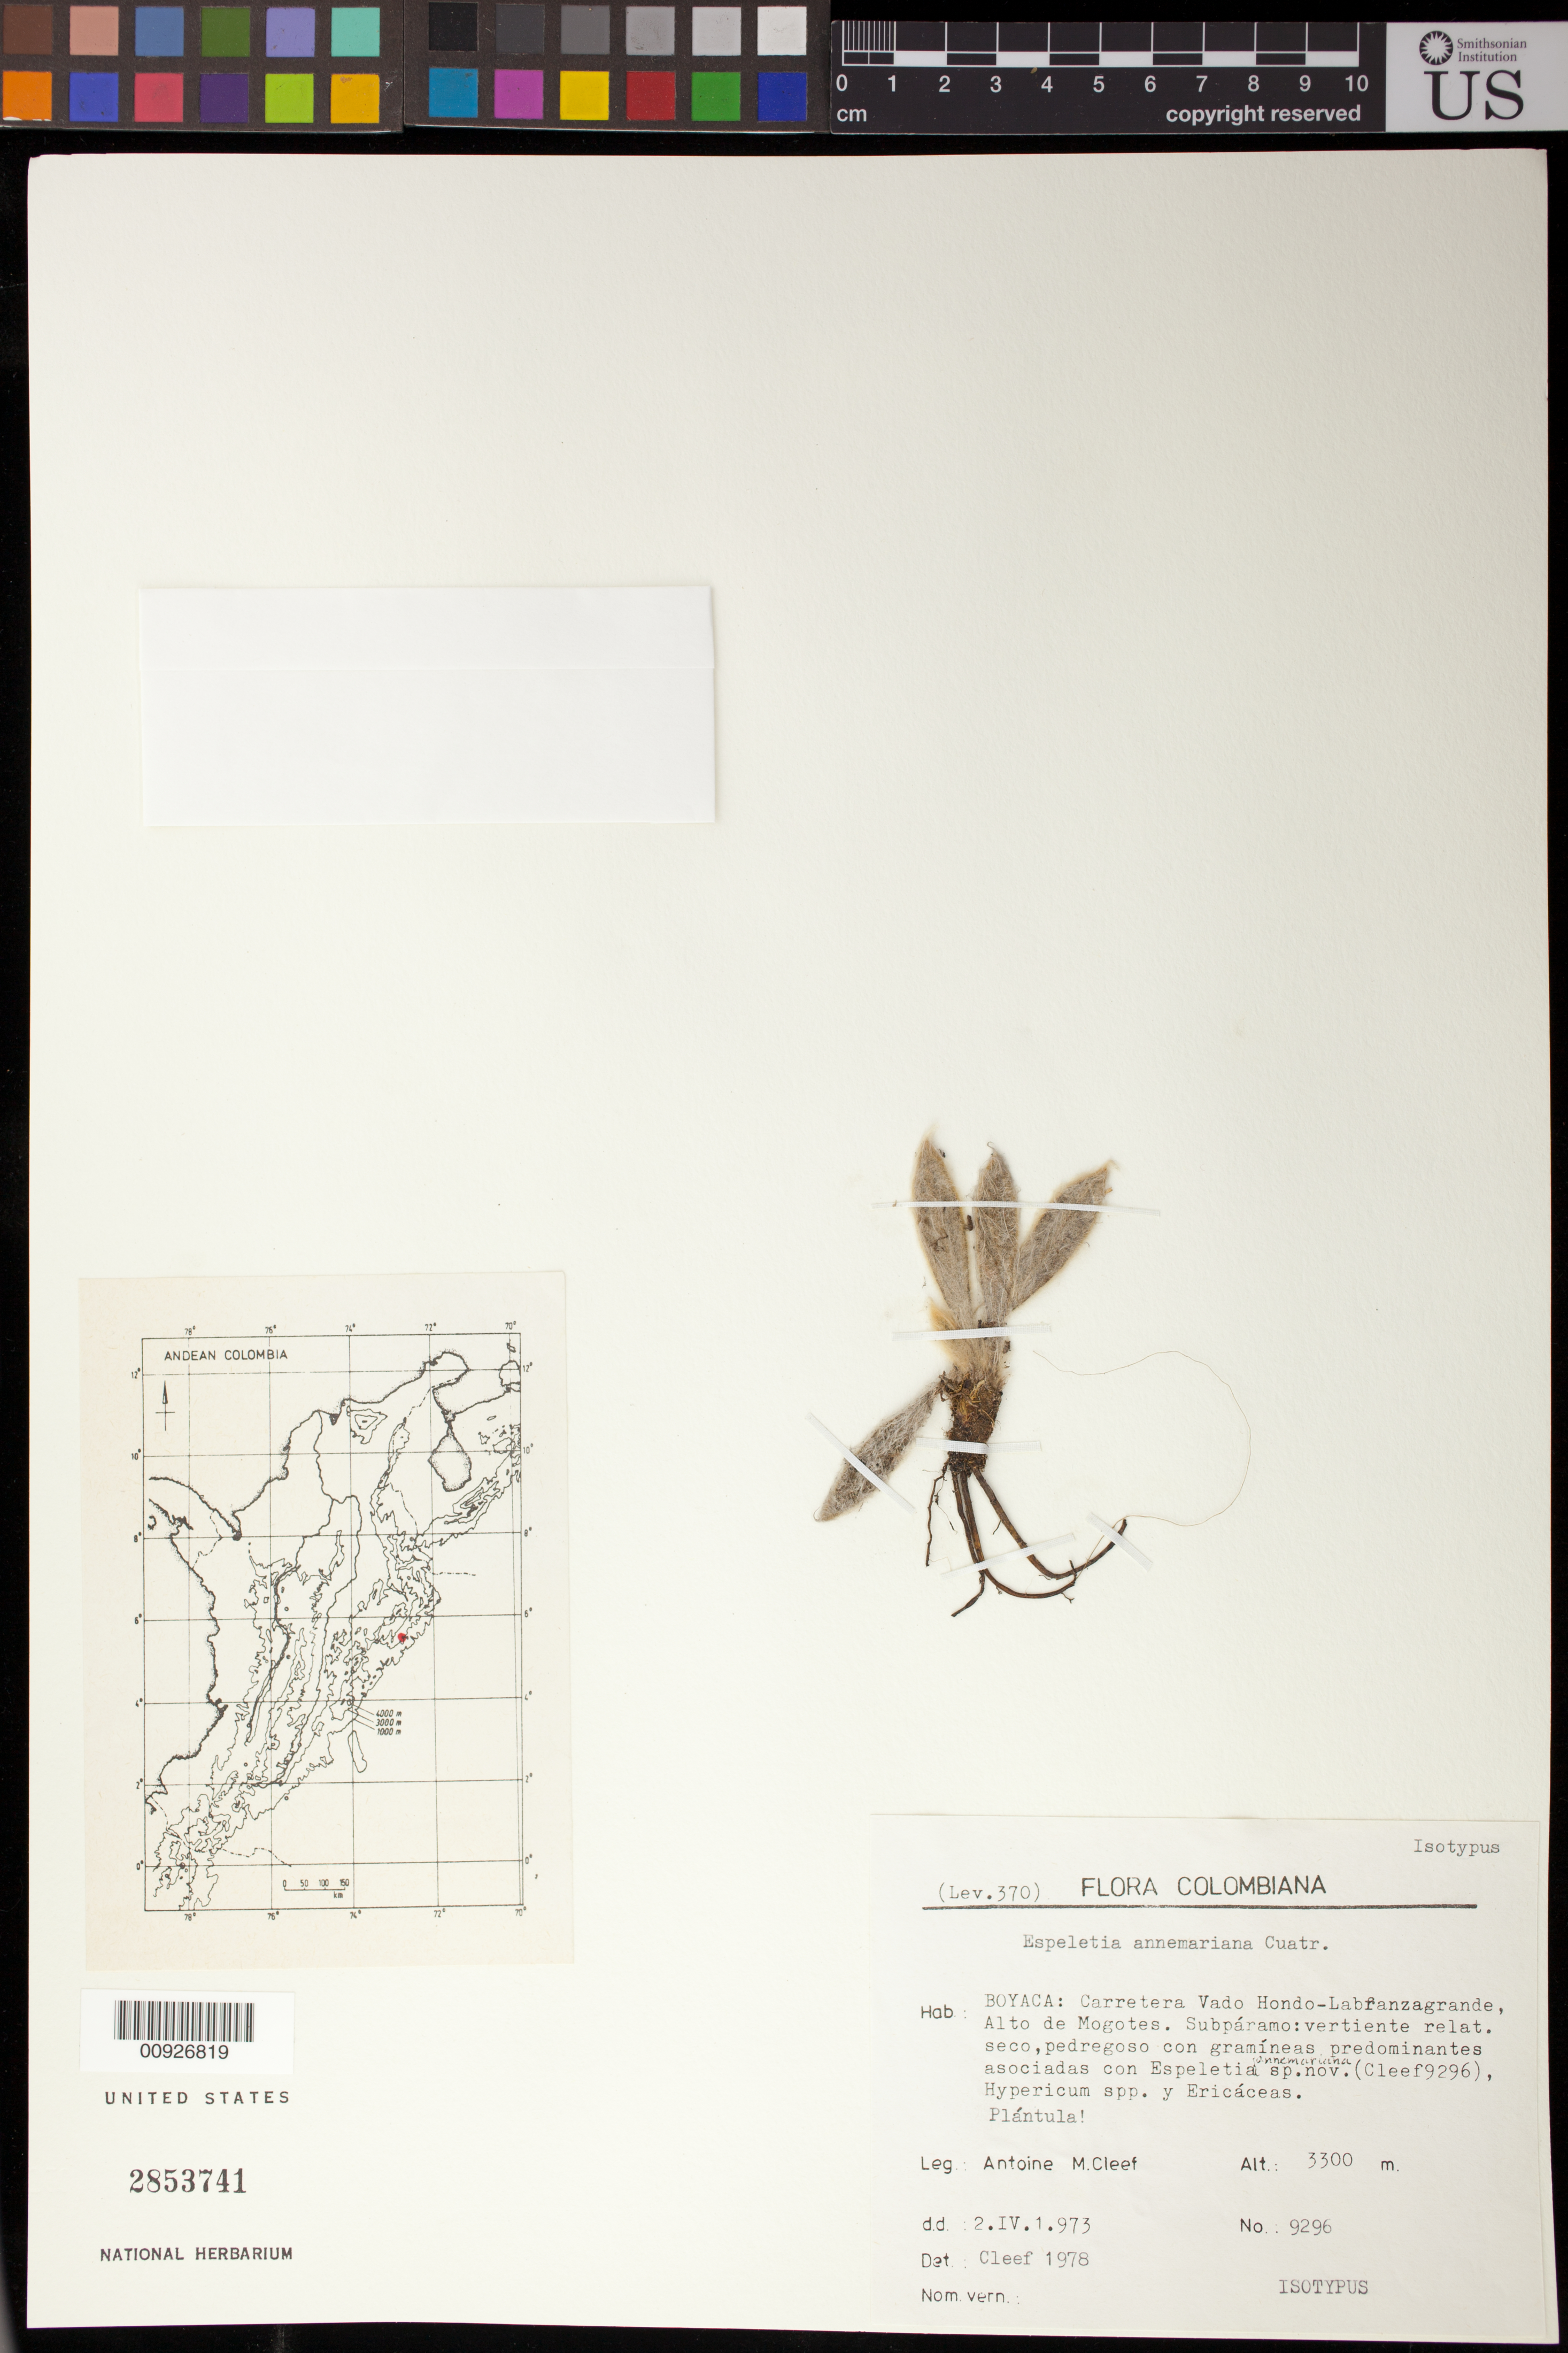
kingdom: Plantae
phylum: Tracheophyta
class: Magnoliopsida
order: Asterales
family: Asteraceae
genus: Espeletia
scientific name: Espeletia annemariana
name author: Cuatrec.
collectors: A. M. Cleef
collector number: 9296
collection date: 1973-04-02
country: Colombia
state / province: Boyacá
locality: Carretera Vado Hondo-Labranzagrande. Alto de Mogotes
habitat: Subpáramo: vertiente relat. Seco, pedregosos con gramíneas predominantes asociadas con Espeletia sp. nov. (Cleef9296), Hypericum subsp. Y Ericáceas.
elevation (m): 3300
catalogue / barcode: US 2853741